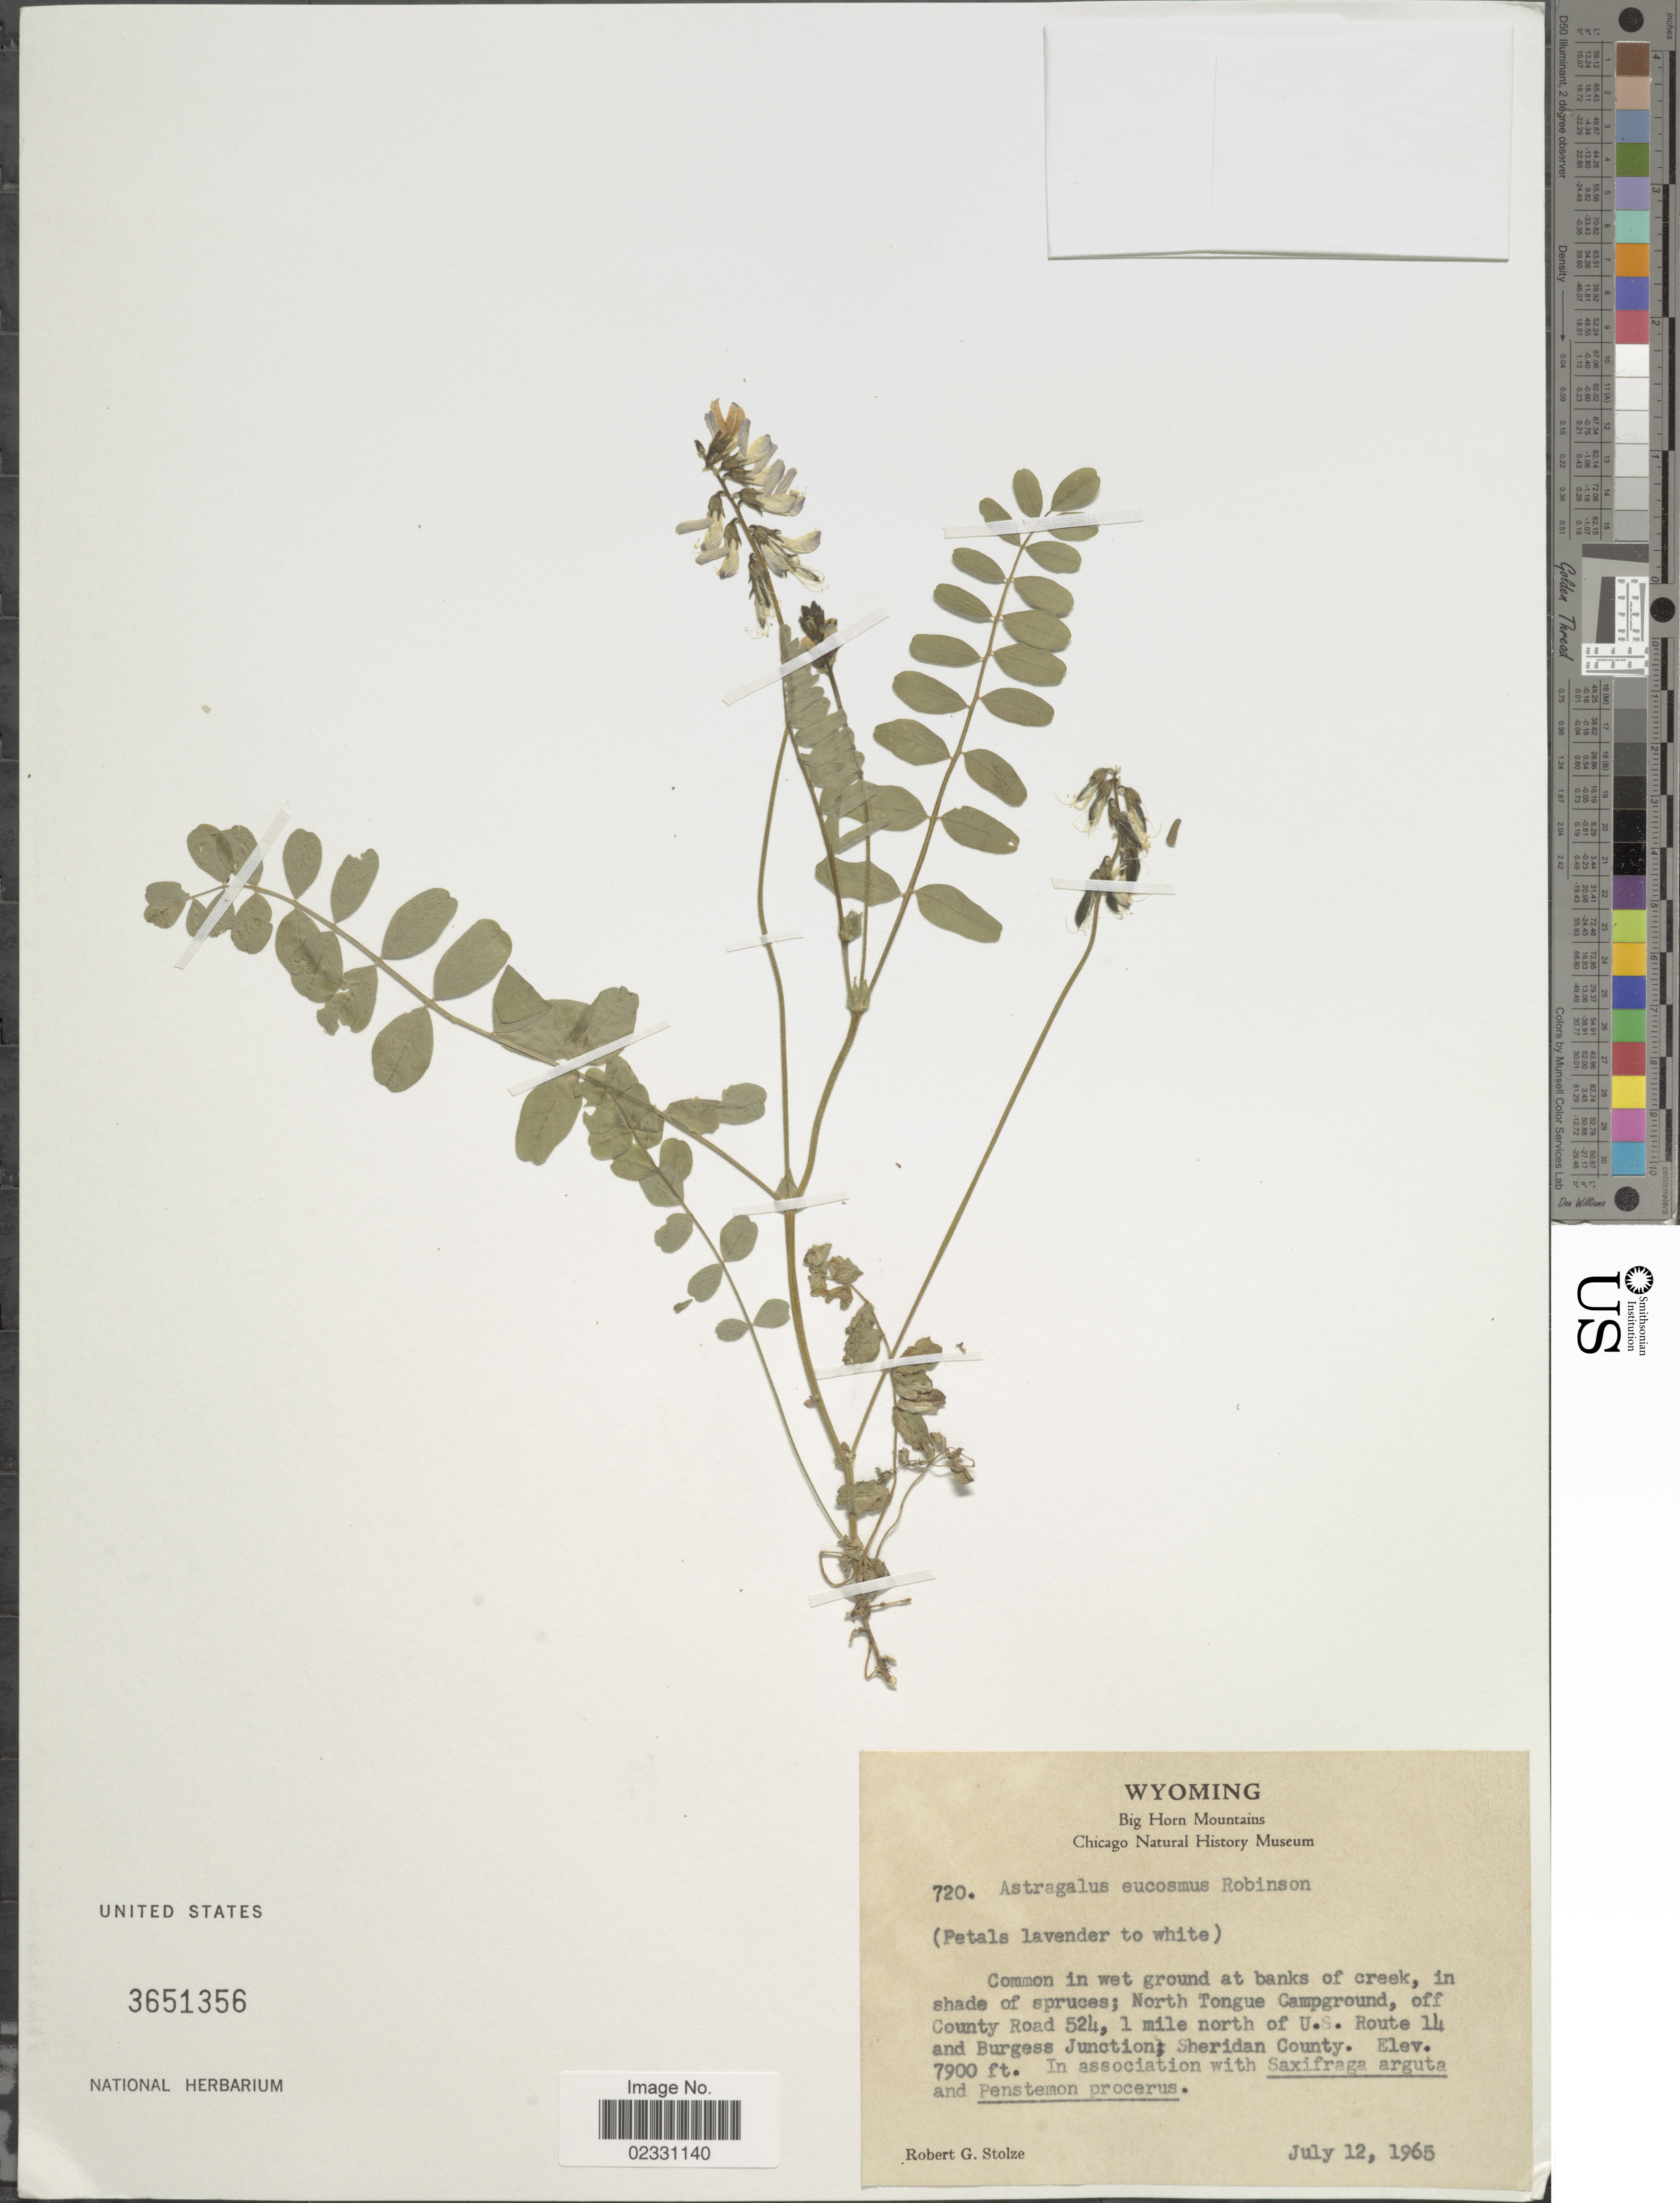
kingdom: Plantae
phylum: Tracheophyta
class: Magnoliopsida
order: Fabales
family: Fabaceae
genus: Astragalus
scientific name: Astragalus eucosmus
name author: B.L. Rob.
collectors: R. G. Stolze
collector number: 720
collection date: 1965-07-12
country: United States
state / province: Wyoming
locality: North Tongue Campground, off County Road 524, 1 mile north of U.S. Route 14 and Burgess Junction; Sheridan County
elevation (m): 2408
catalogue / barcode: US 3651356